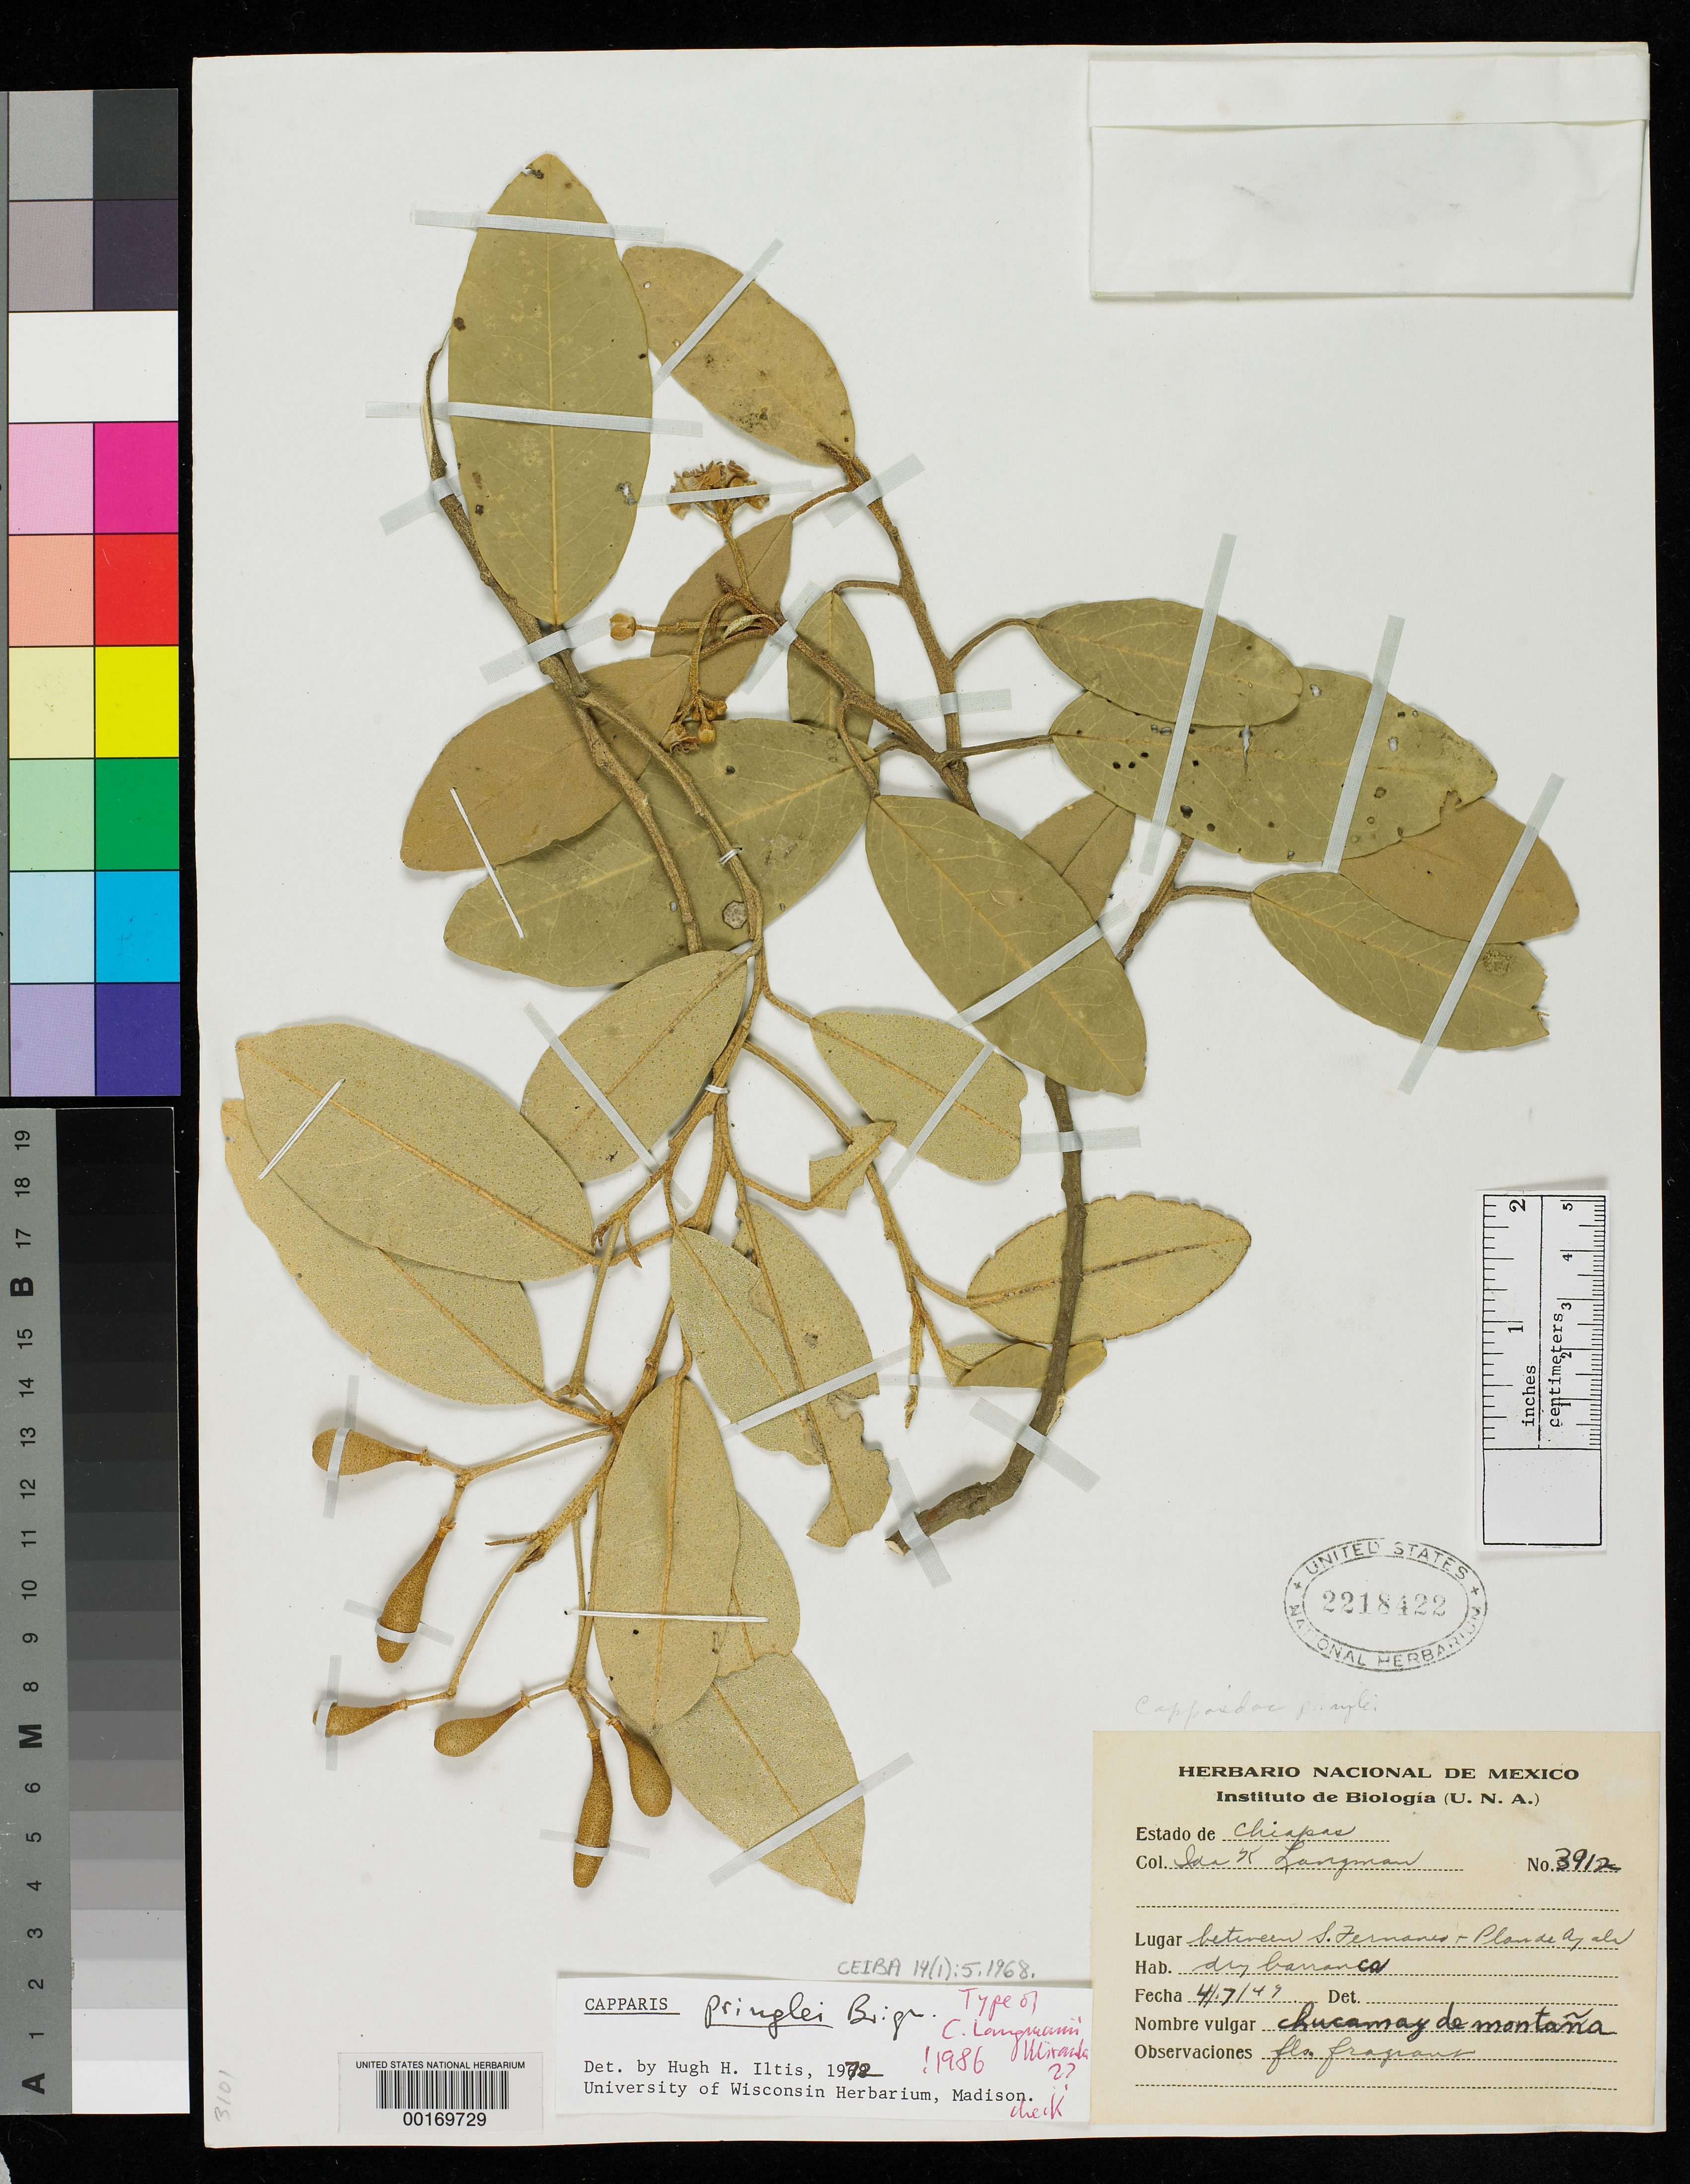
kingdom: Plantae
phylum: Tracheophyta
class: Magnoliopsida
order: Brassicales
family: Capparaceae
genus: Capparis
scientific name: Capparis langmaniae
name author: Standl. & L.O. Williams ex Ant. Molina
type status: Isotype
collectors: I. Langman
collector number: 3912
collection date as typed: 17 Apr 1949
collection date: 1949-04-17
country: Mexico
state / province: Chiapas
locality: Between San Fernando and Plan Deayala, W of Tuxtla.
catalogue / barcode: US 2218422